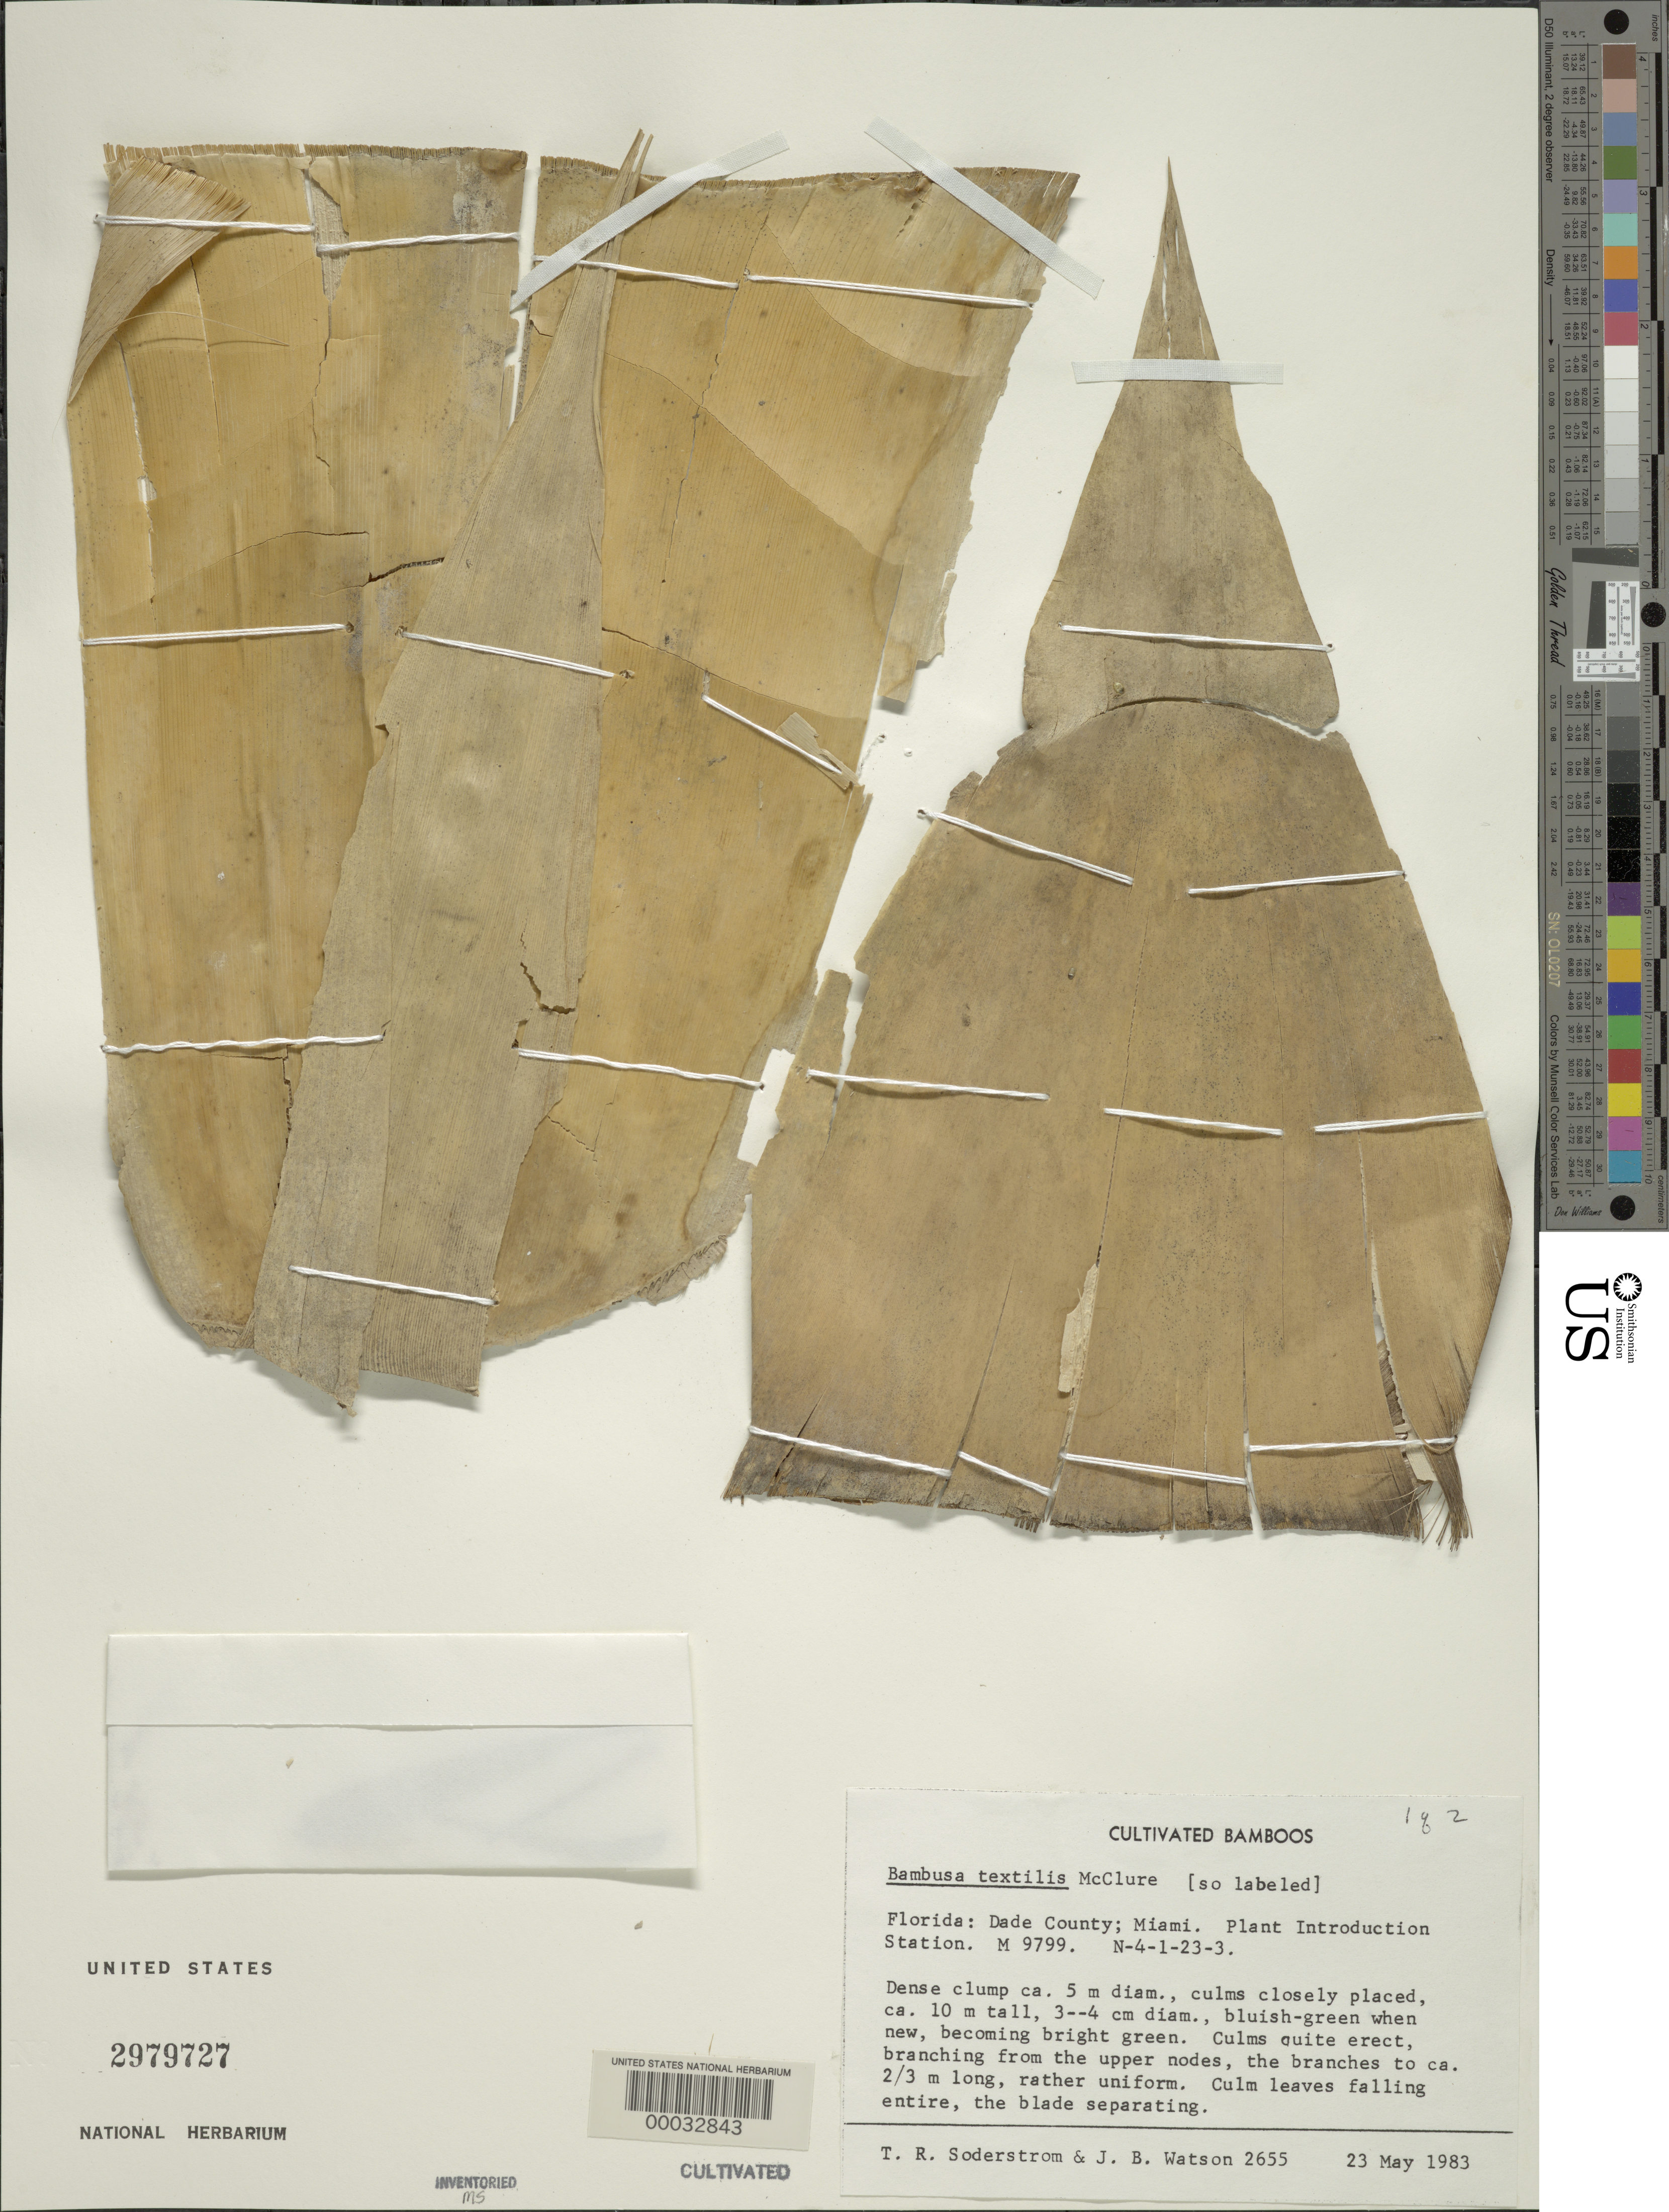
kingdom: Plantae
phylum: Tracheophyta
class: Liliopsida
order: Poales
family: Poaceae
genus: Bambusa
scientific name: Bambusa textilis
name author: McClure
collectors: T. R. Soderstrom & J. B. Watson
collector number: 2655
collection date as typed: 23 May 1983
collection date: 1983-05-23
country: United States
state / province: Florida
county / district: Dade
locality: Plant Introduction Station-Miami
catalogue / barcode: US 2979727